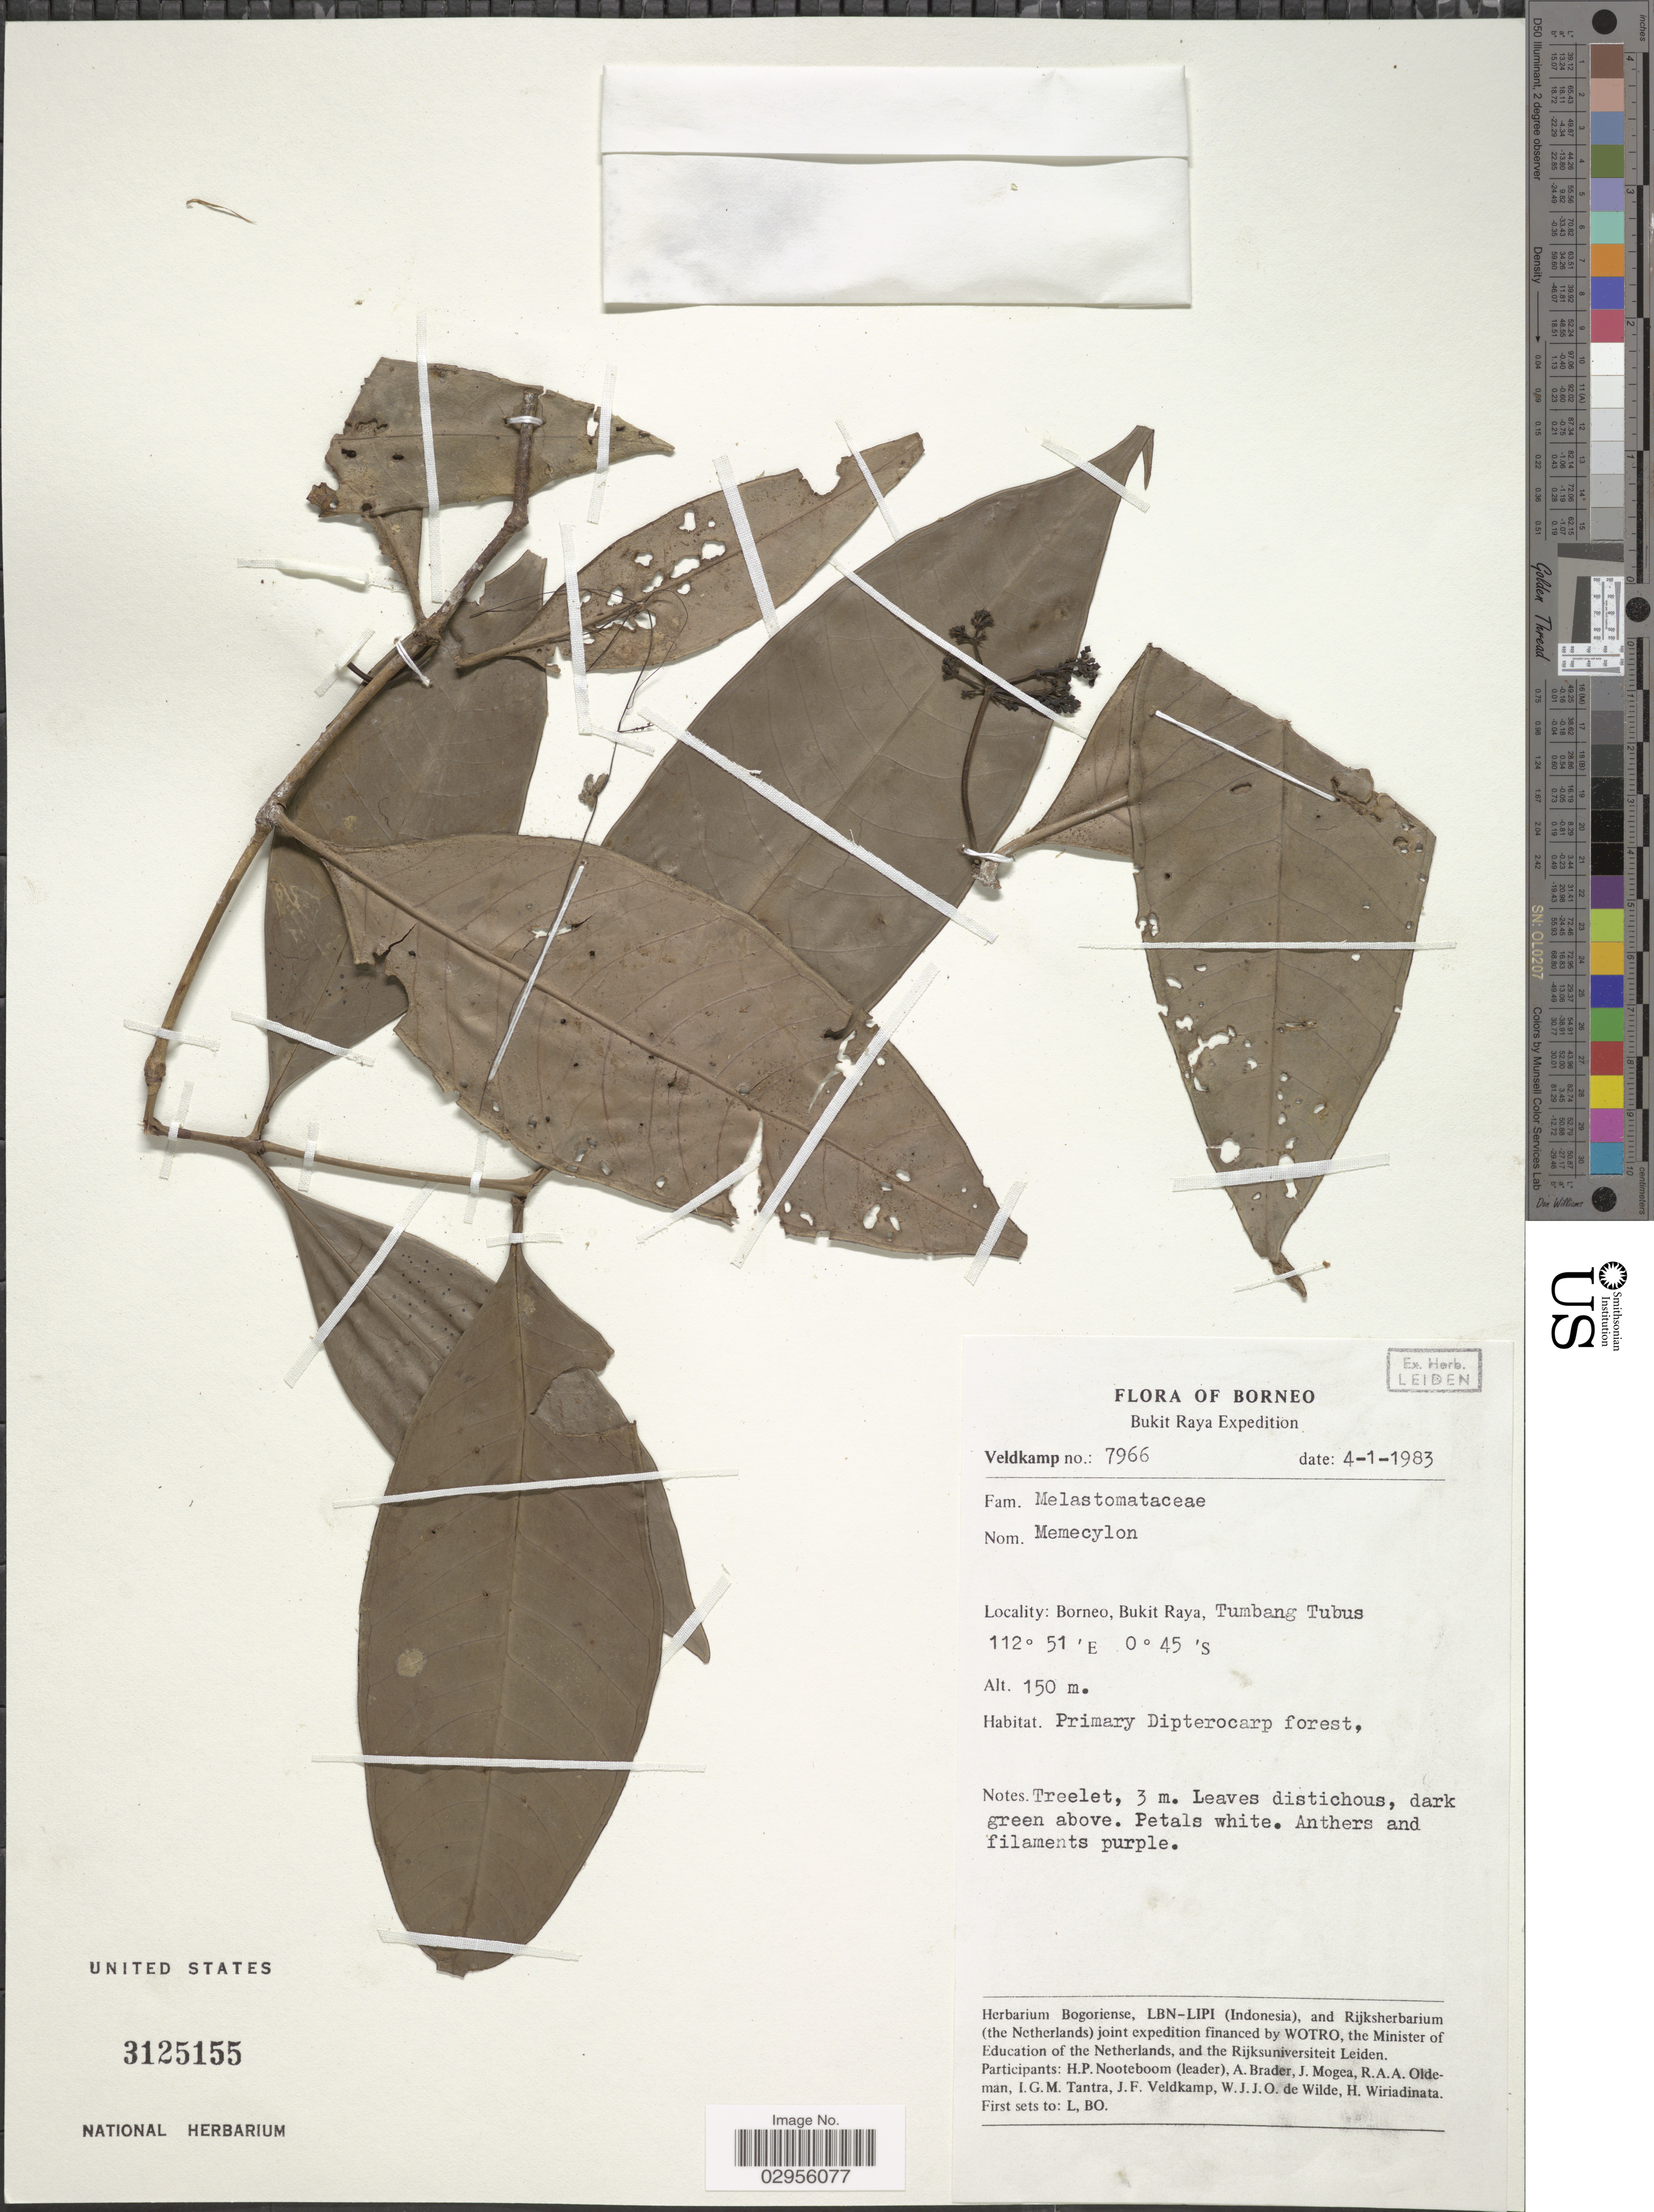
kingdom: Plantae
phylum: Tracheophyta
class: Magnoliopsida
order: Myrtales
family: Melastomataceae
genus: Memecylon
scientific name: Memecylon sp.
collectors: J. F. Veldkamp, H. P. Nooteboom, A. Brader, J. Mogea & et al.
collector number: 7966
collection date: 1983-01-04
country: Indonesia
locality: Borneo. Bukit Raya. Tumbang Tubus.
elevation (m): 150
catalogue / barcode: US 3125155